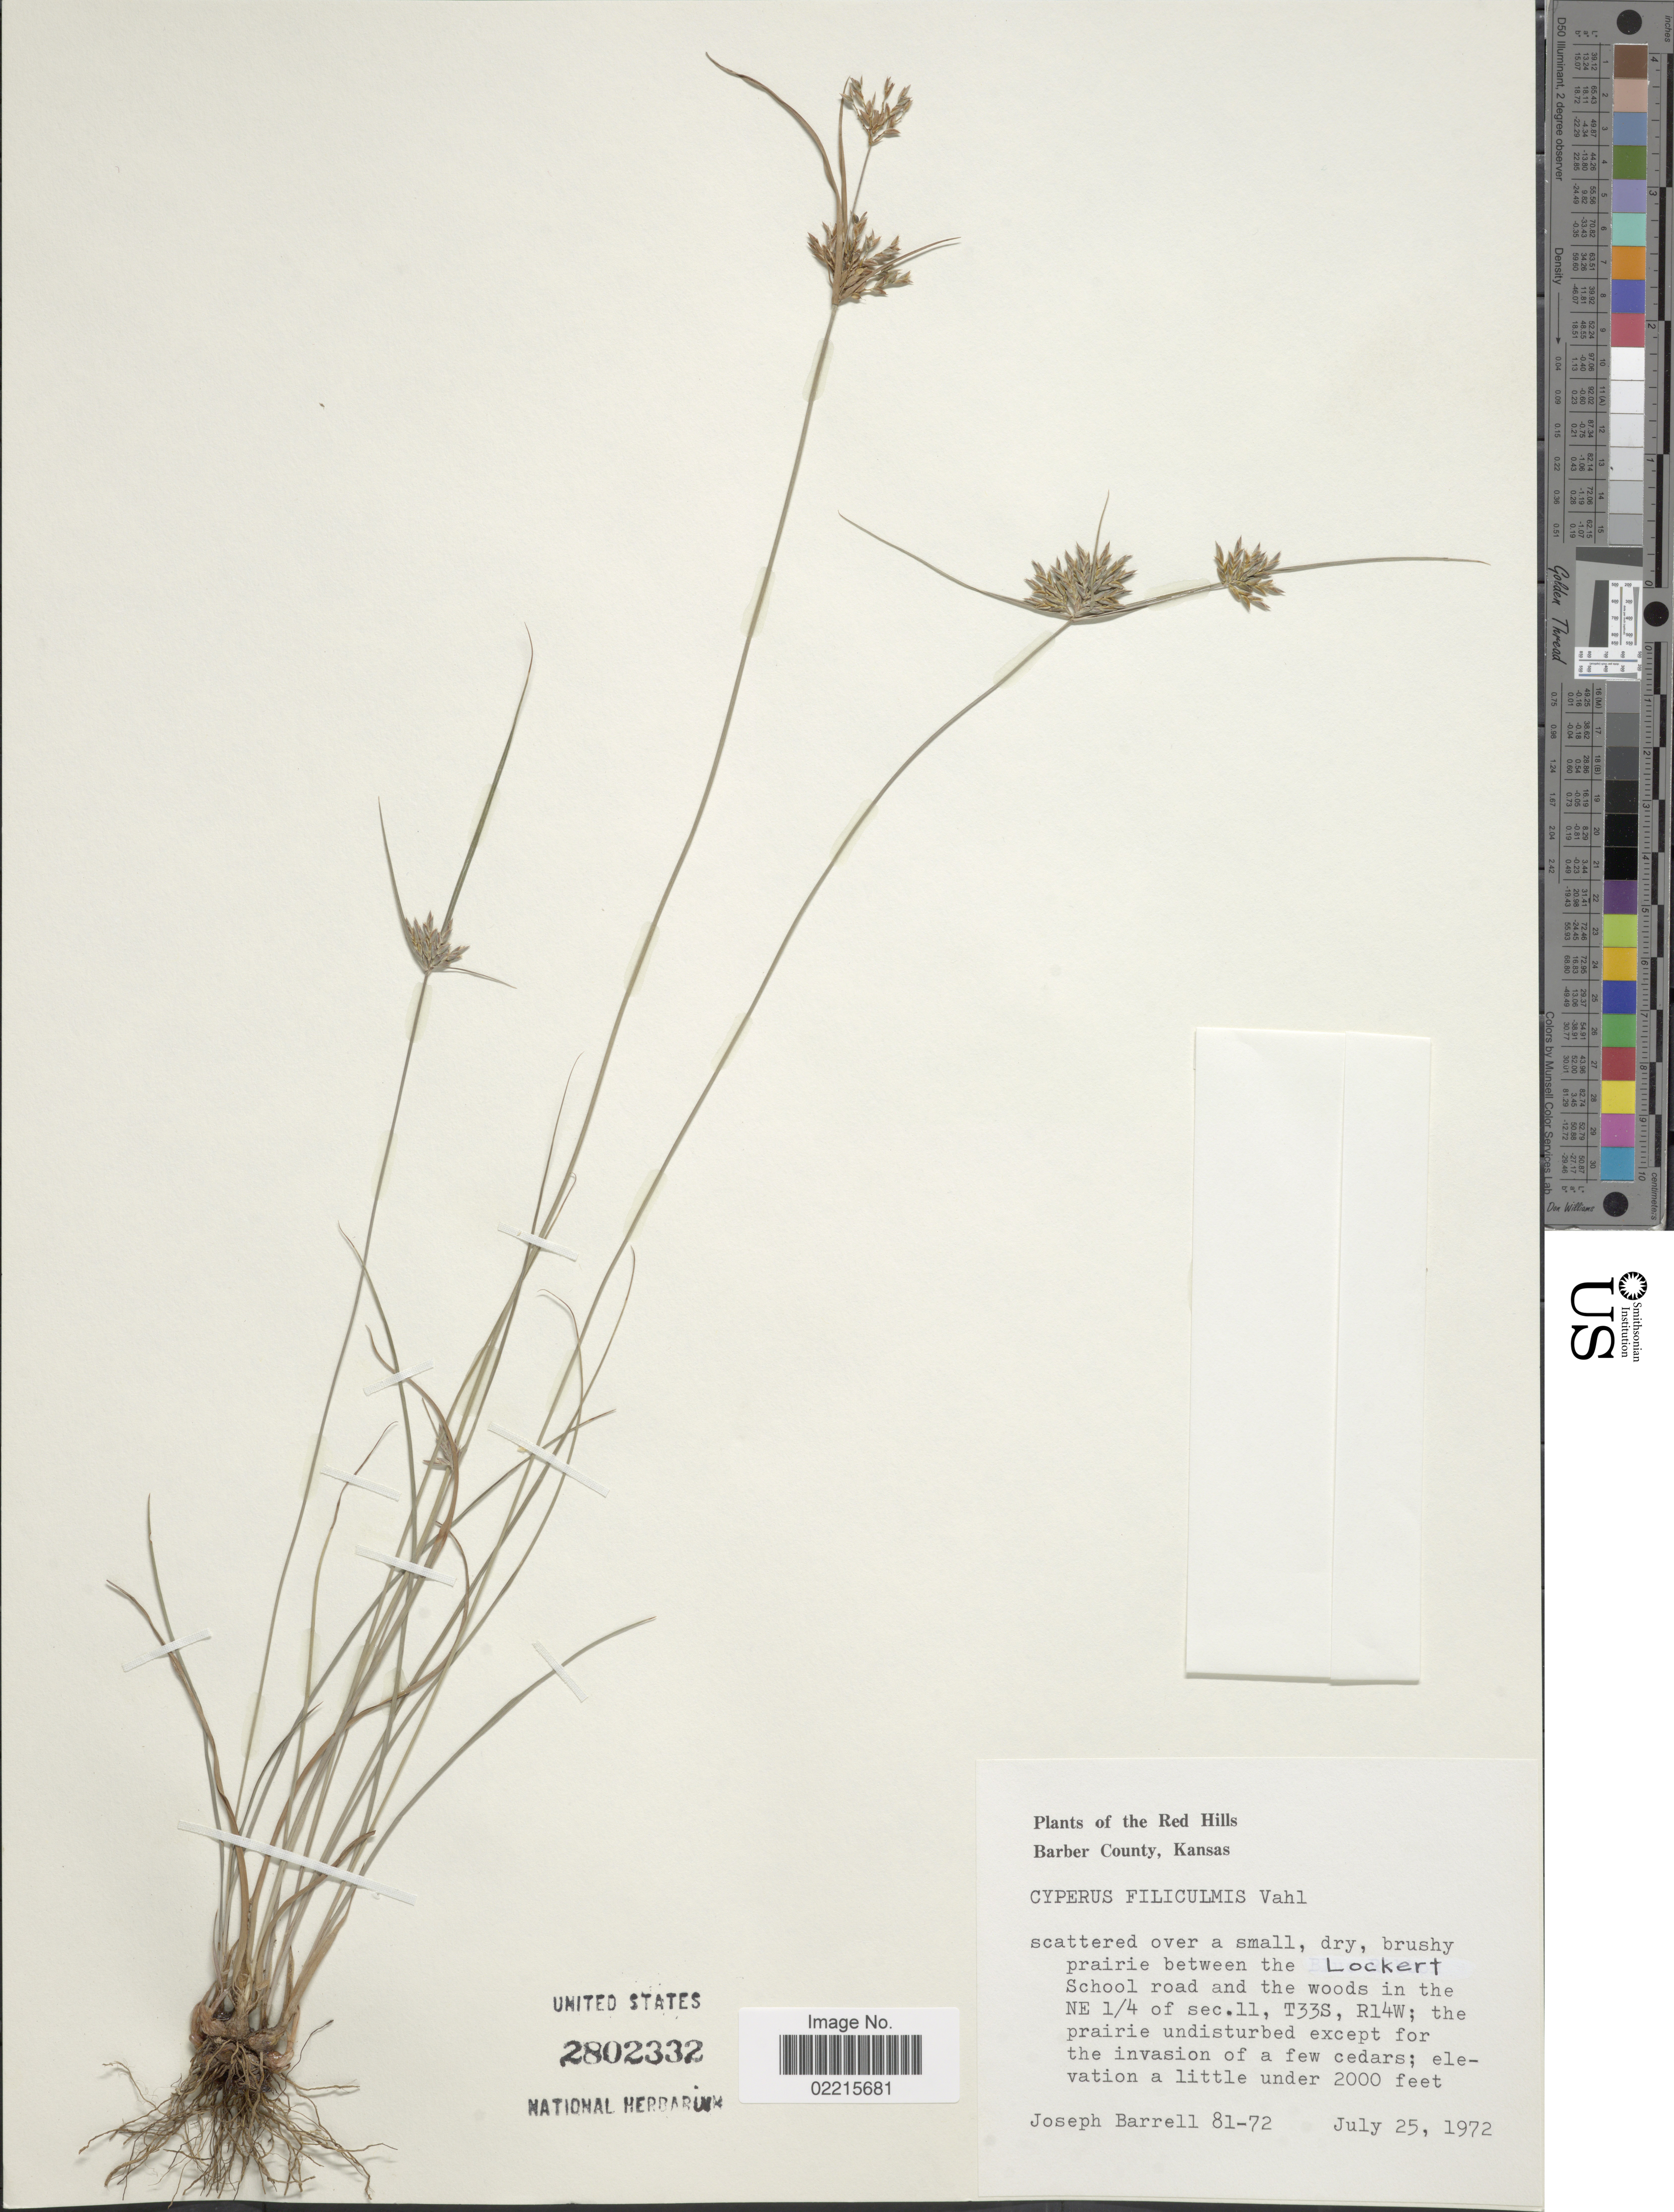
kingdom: Plantae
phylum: Tracheophyta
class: Liliopsida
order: Poales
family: Cyperaceae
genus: Cyperus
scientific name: Cyperus filiculmis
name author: Vahl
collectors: J. Barrell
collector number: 81-72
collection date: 1972-07-25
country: United States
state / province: Kansas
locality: Red Hills, Barber County, between the Lockert School road and the woods in the NE 1/4 of Sec. 11, T33S, R14W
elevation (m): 610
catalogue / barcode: US 2802332